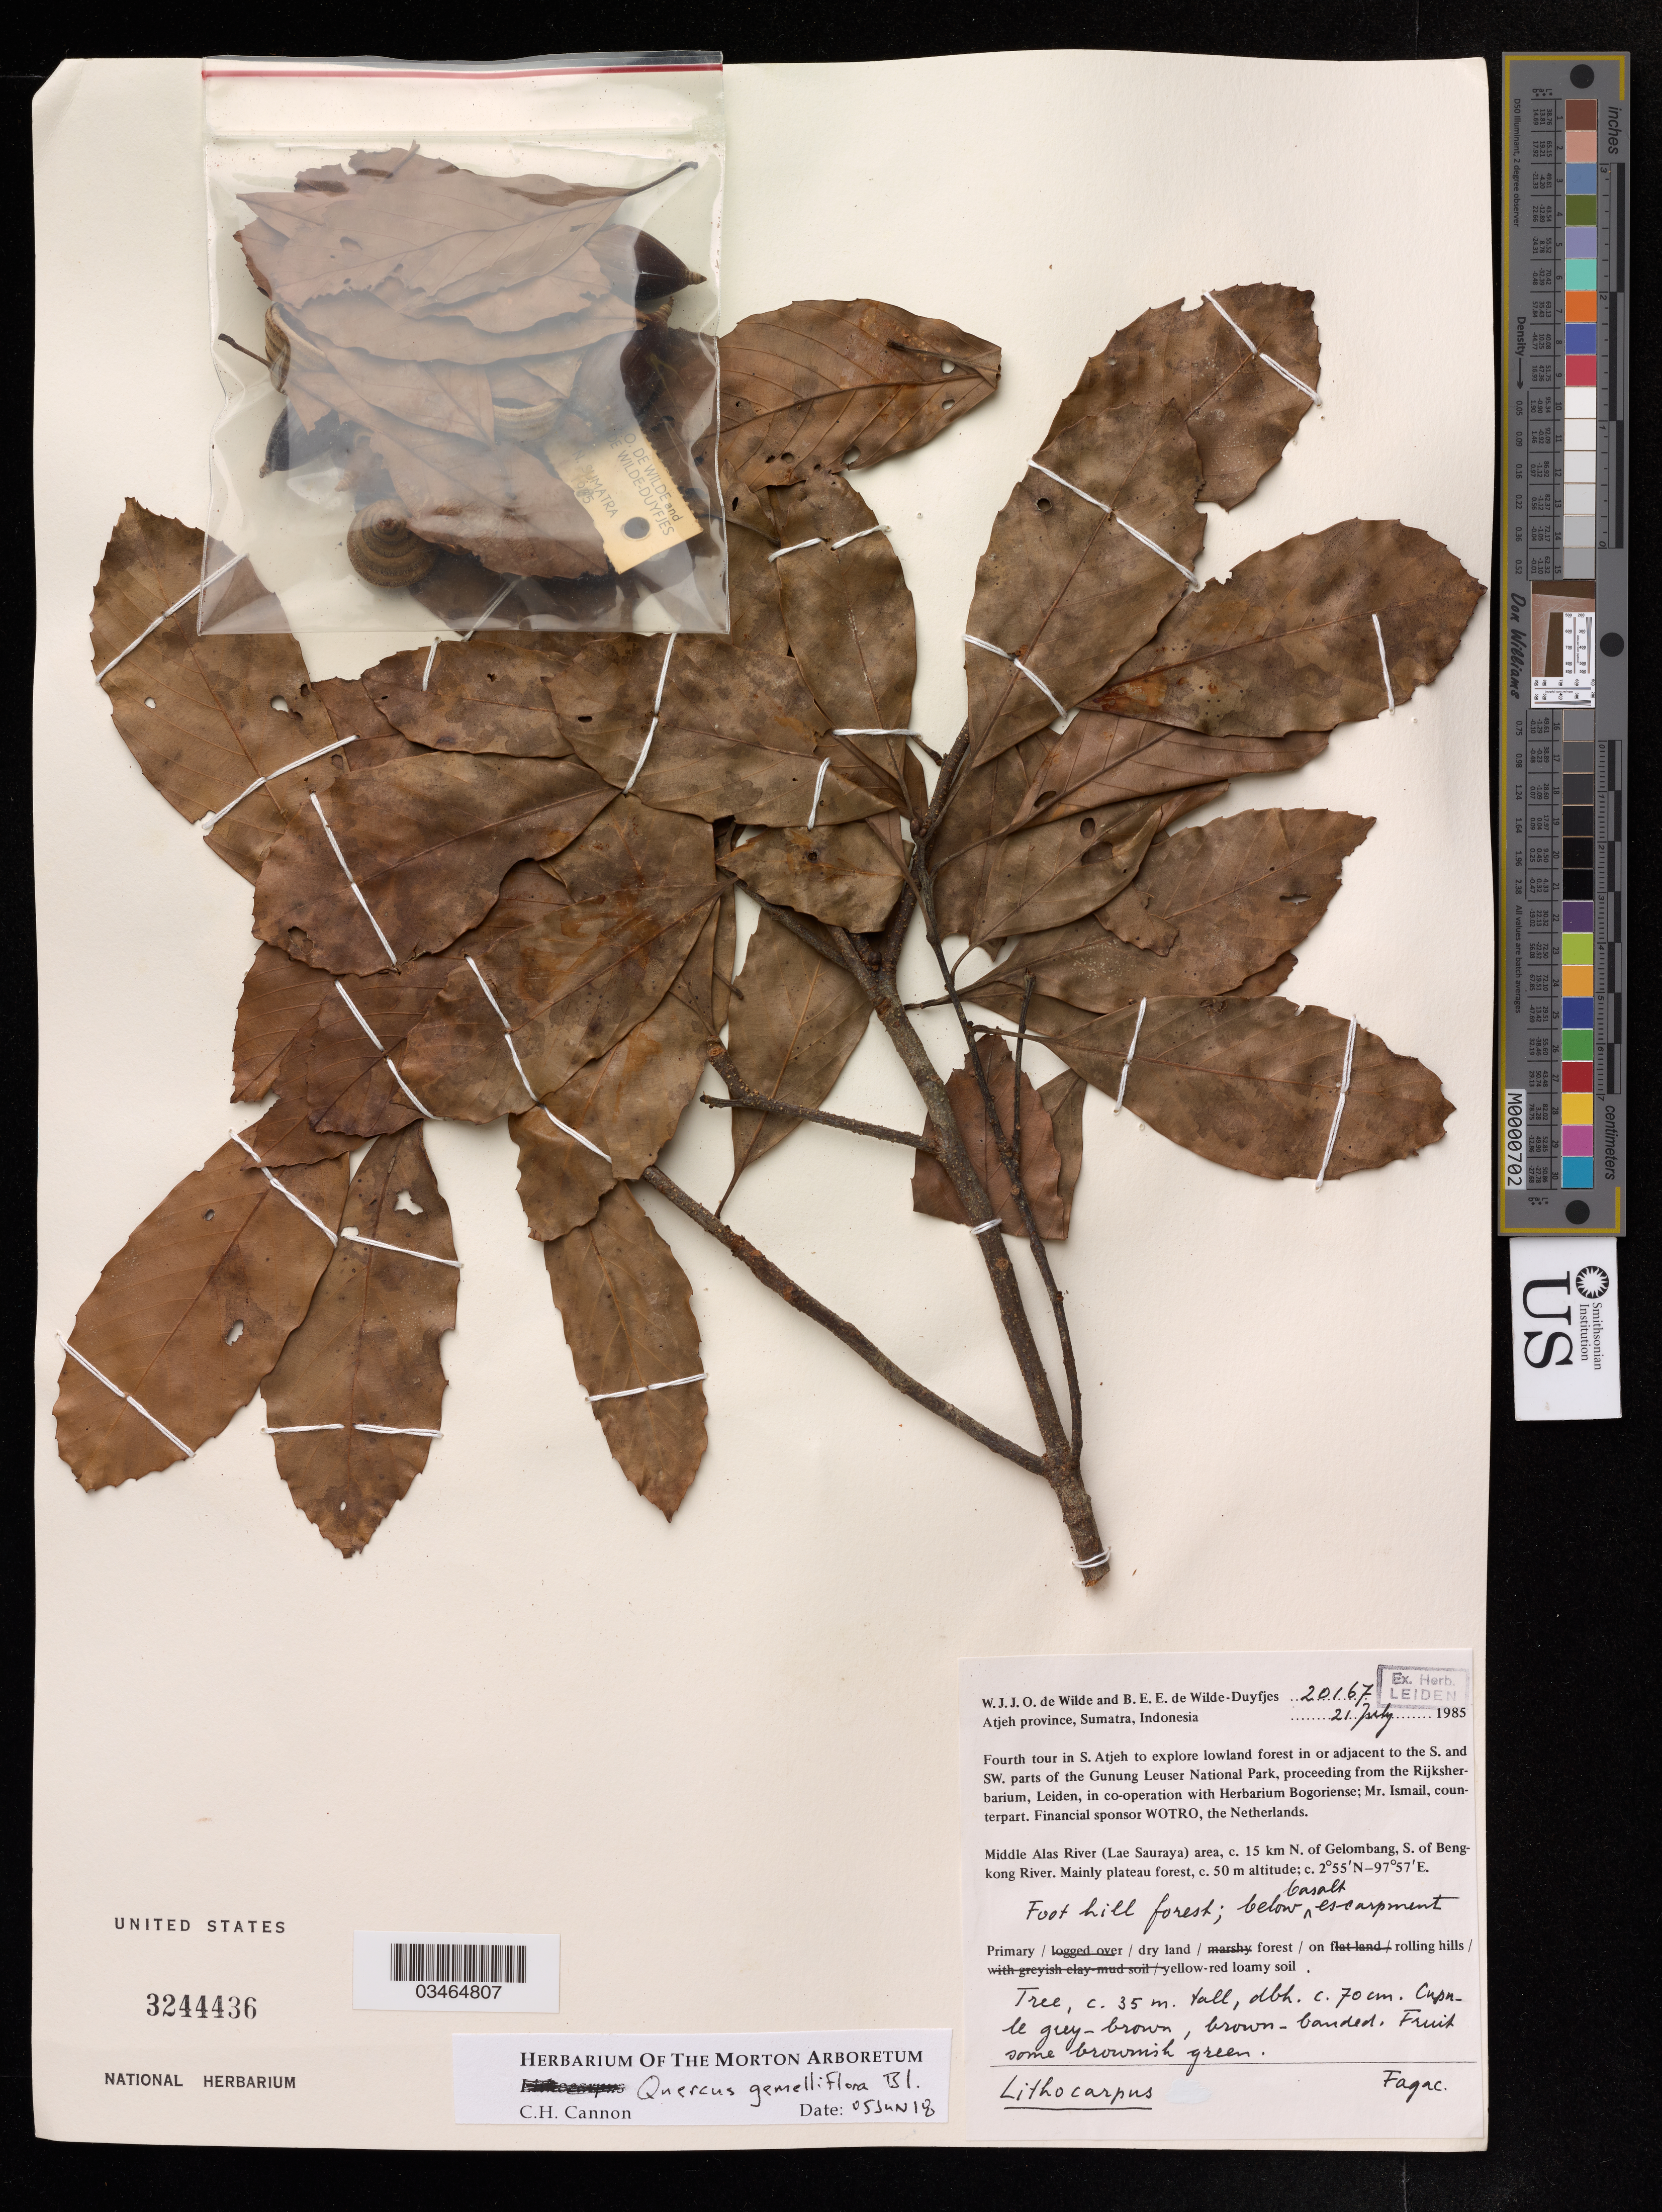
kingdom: Plantae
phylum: Tracheophyta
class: Magnoliopsida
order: Fagales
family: Fagaceae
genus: Quercus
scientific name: Quercus gemelliflora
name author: Blume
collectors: W. J. de Wilde & B. E. de Wilde-Duyfjes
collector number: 20167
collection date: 1985-07-21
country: Indonesia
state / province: Sumatra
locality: Atjeh province. Middle Alas River (Lae Sauraya) area, c. 15 km N. of Gelombang, S. of Bengkong River.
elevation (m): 50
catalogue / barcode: US 3244436